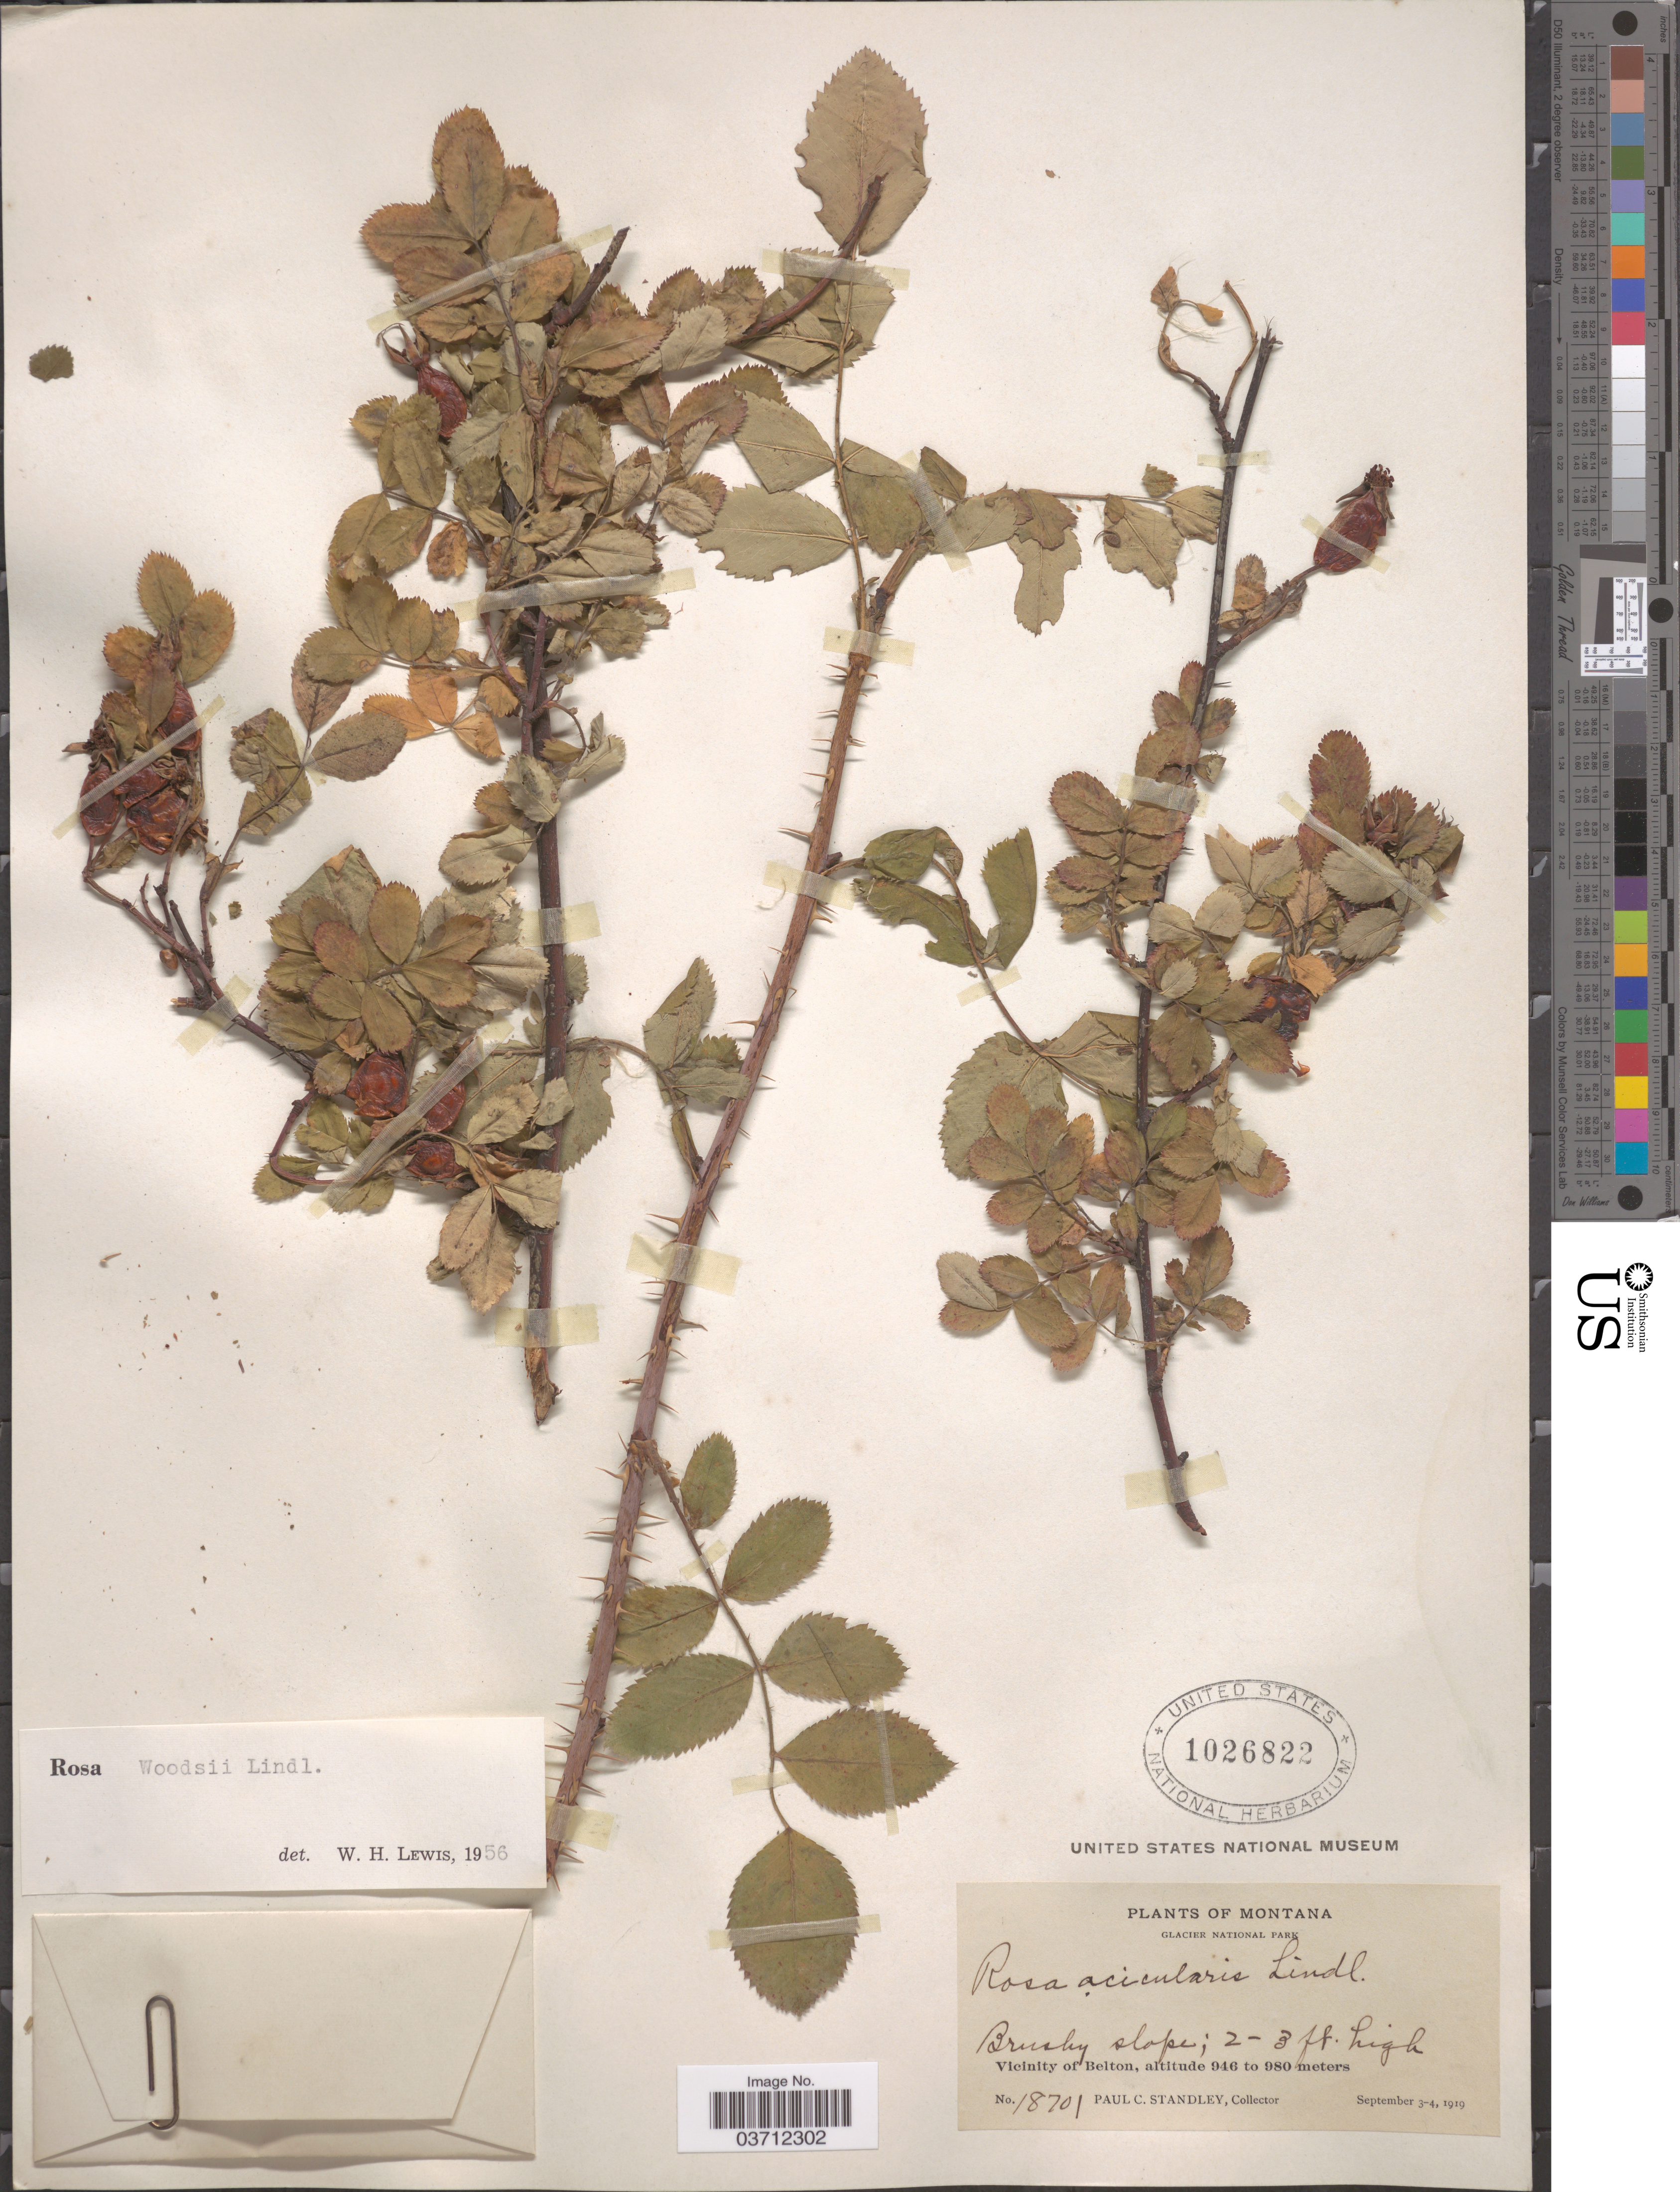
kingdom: Plantae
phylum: Tracheophyta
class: Magnoliopsida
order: Rosales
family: Rosaceae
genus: Rosa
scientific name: Rosa woodsii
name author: Lindl.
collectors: P. C. Standley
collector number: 18701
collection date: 1919-09-03/1919-09-04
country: United States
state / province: Montana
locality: Glacier National Park. Vicinity of Belton.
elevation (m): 946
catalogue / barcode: US 1026822